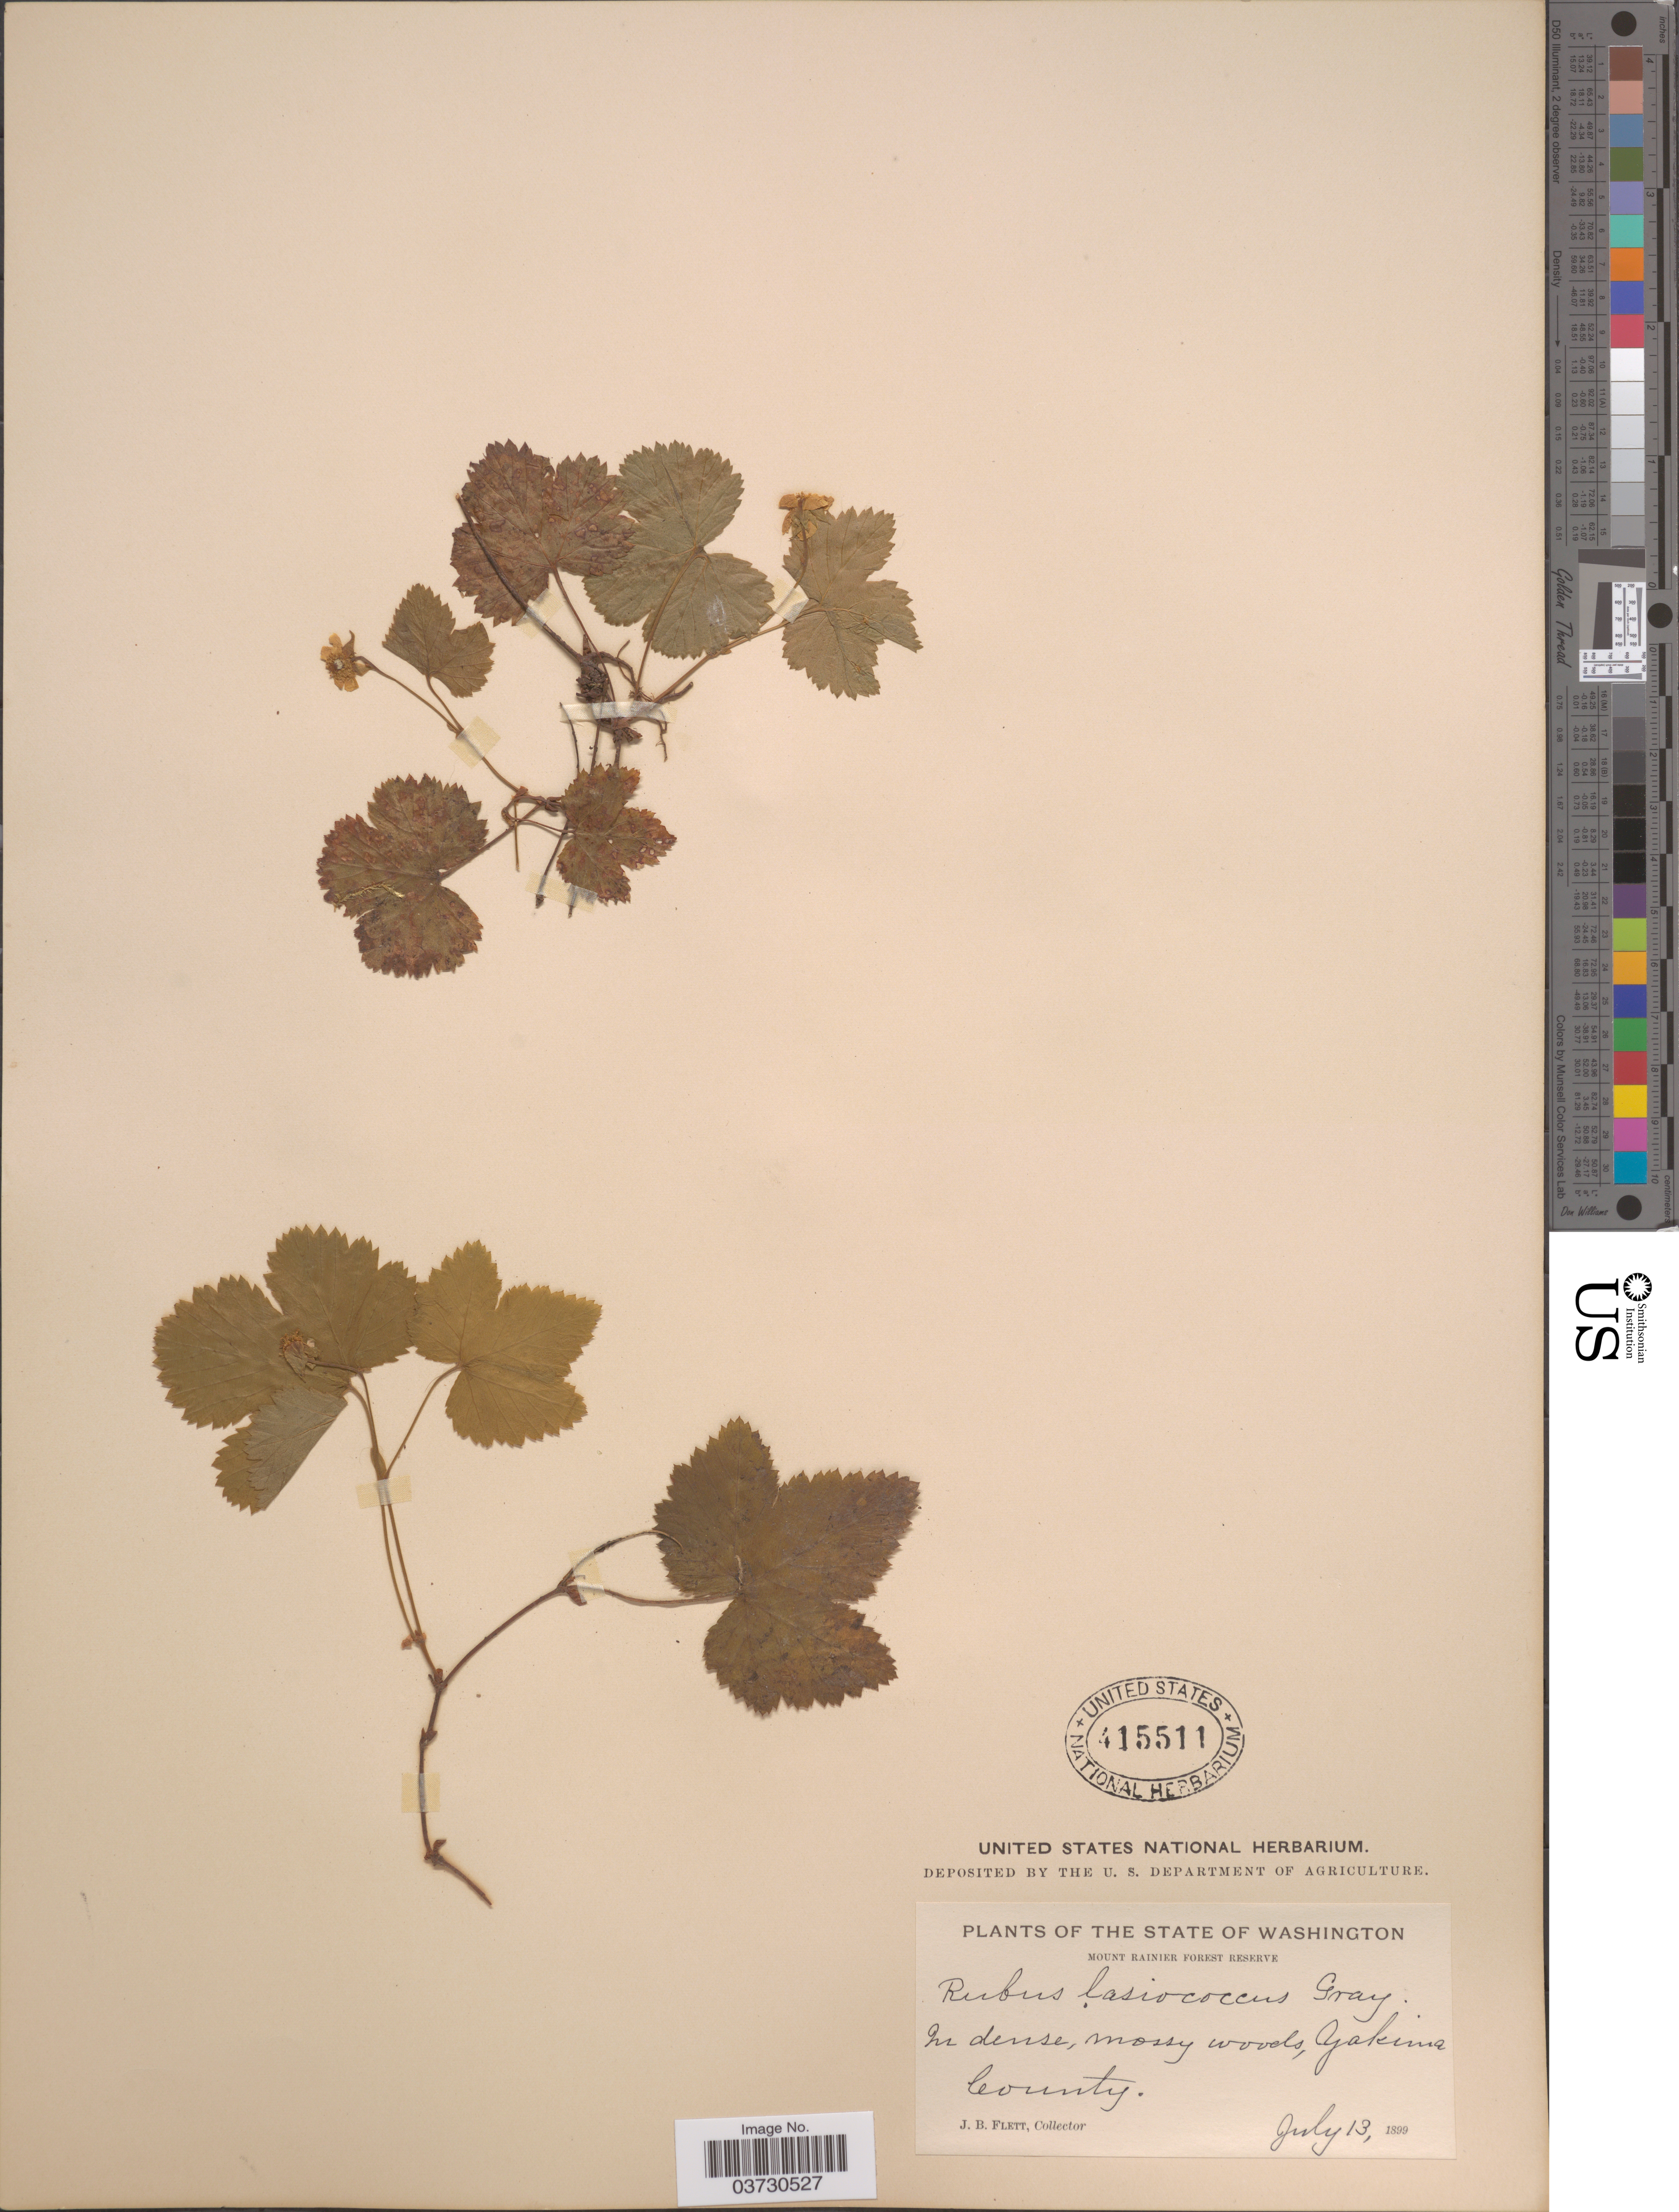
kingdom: Plantae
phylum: Tracheophyta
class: Magnoliopsida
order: Rosales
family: Rosaceae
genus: Rubus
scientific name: Rubus lasiococcus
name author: A. Gray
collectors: J. Flett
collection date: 1899-07-13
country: United States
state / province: Washington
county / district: Yakima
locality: Mount Rainier Forest Reserve. Yakima County.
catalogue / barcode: US 415511